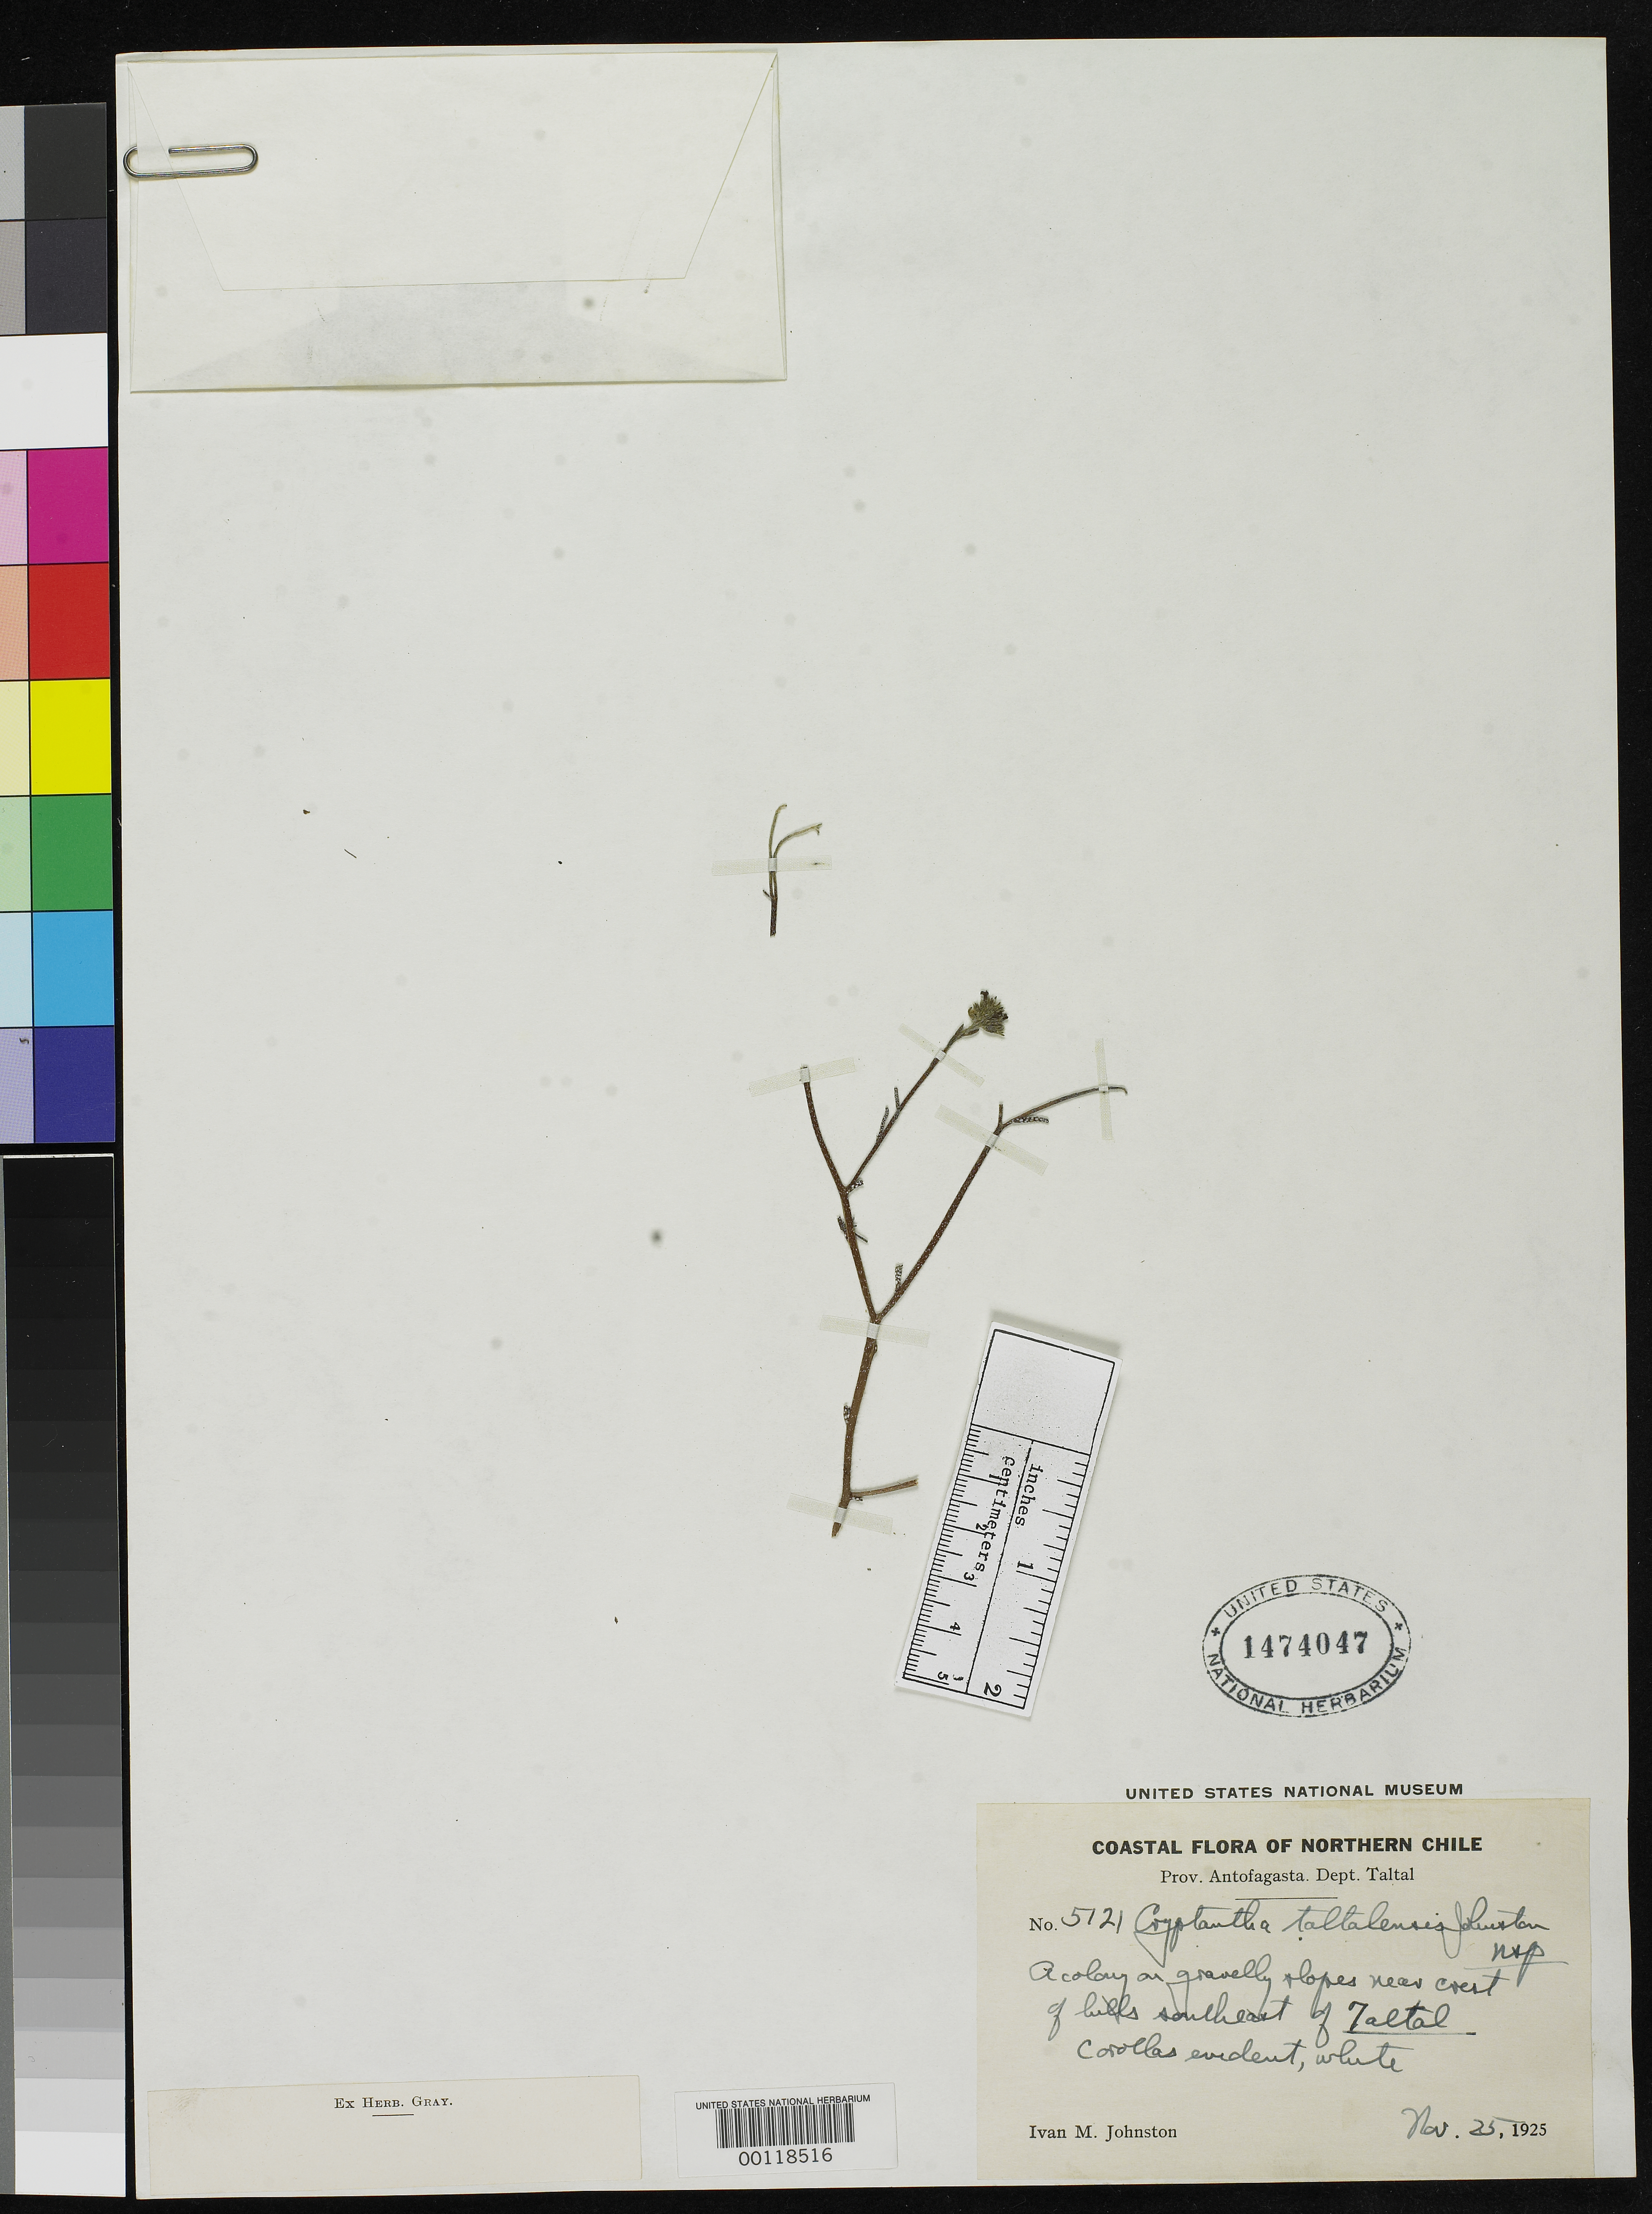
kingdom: Plantae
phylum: Tracheophyta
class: Magnoliopsida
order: Boraginales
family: Boraginaceae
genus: Cryptantha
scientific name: Cryptantha taltalensis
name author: I.M. Johnst.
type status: Isotype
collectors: I.M. Johnston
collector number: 5121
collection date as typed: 25 Nov 1925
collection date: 1925-11-25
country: Chile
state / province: Antofagasta (II)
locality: Taltal.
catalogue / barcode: US 1474047